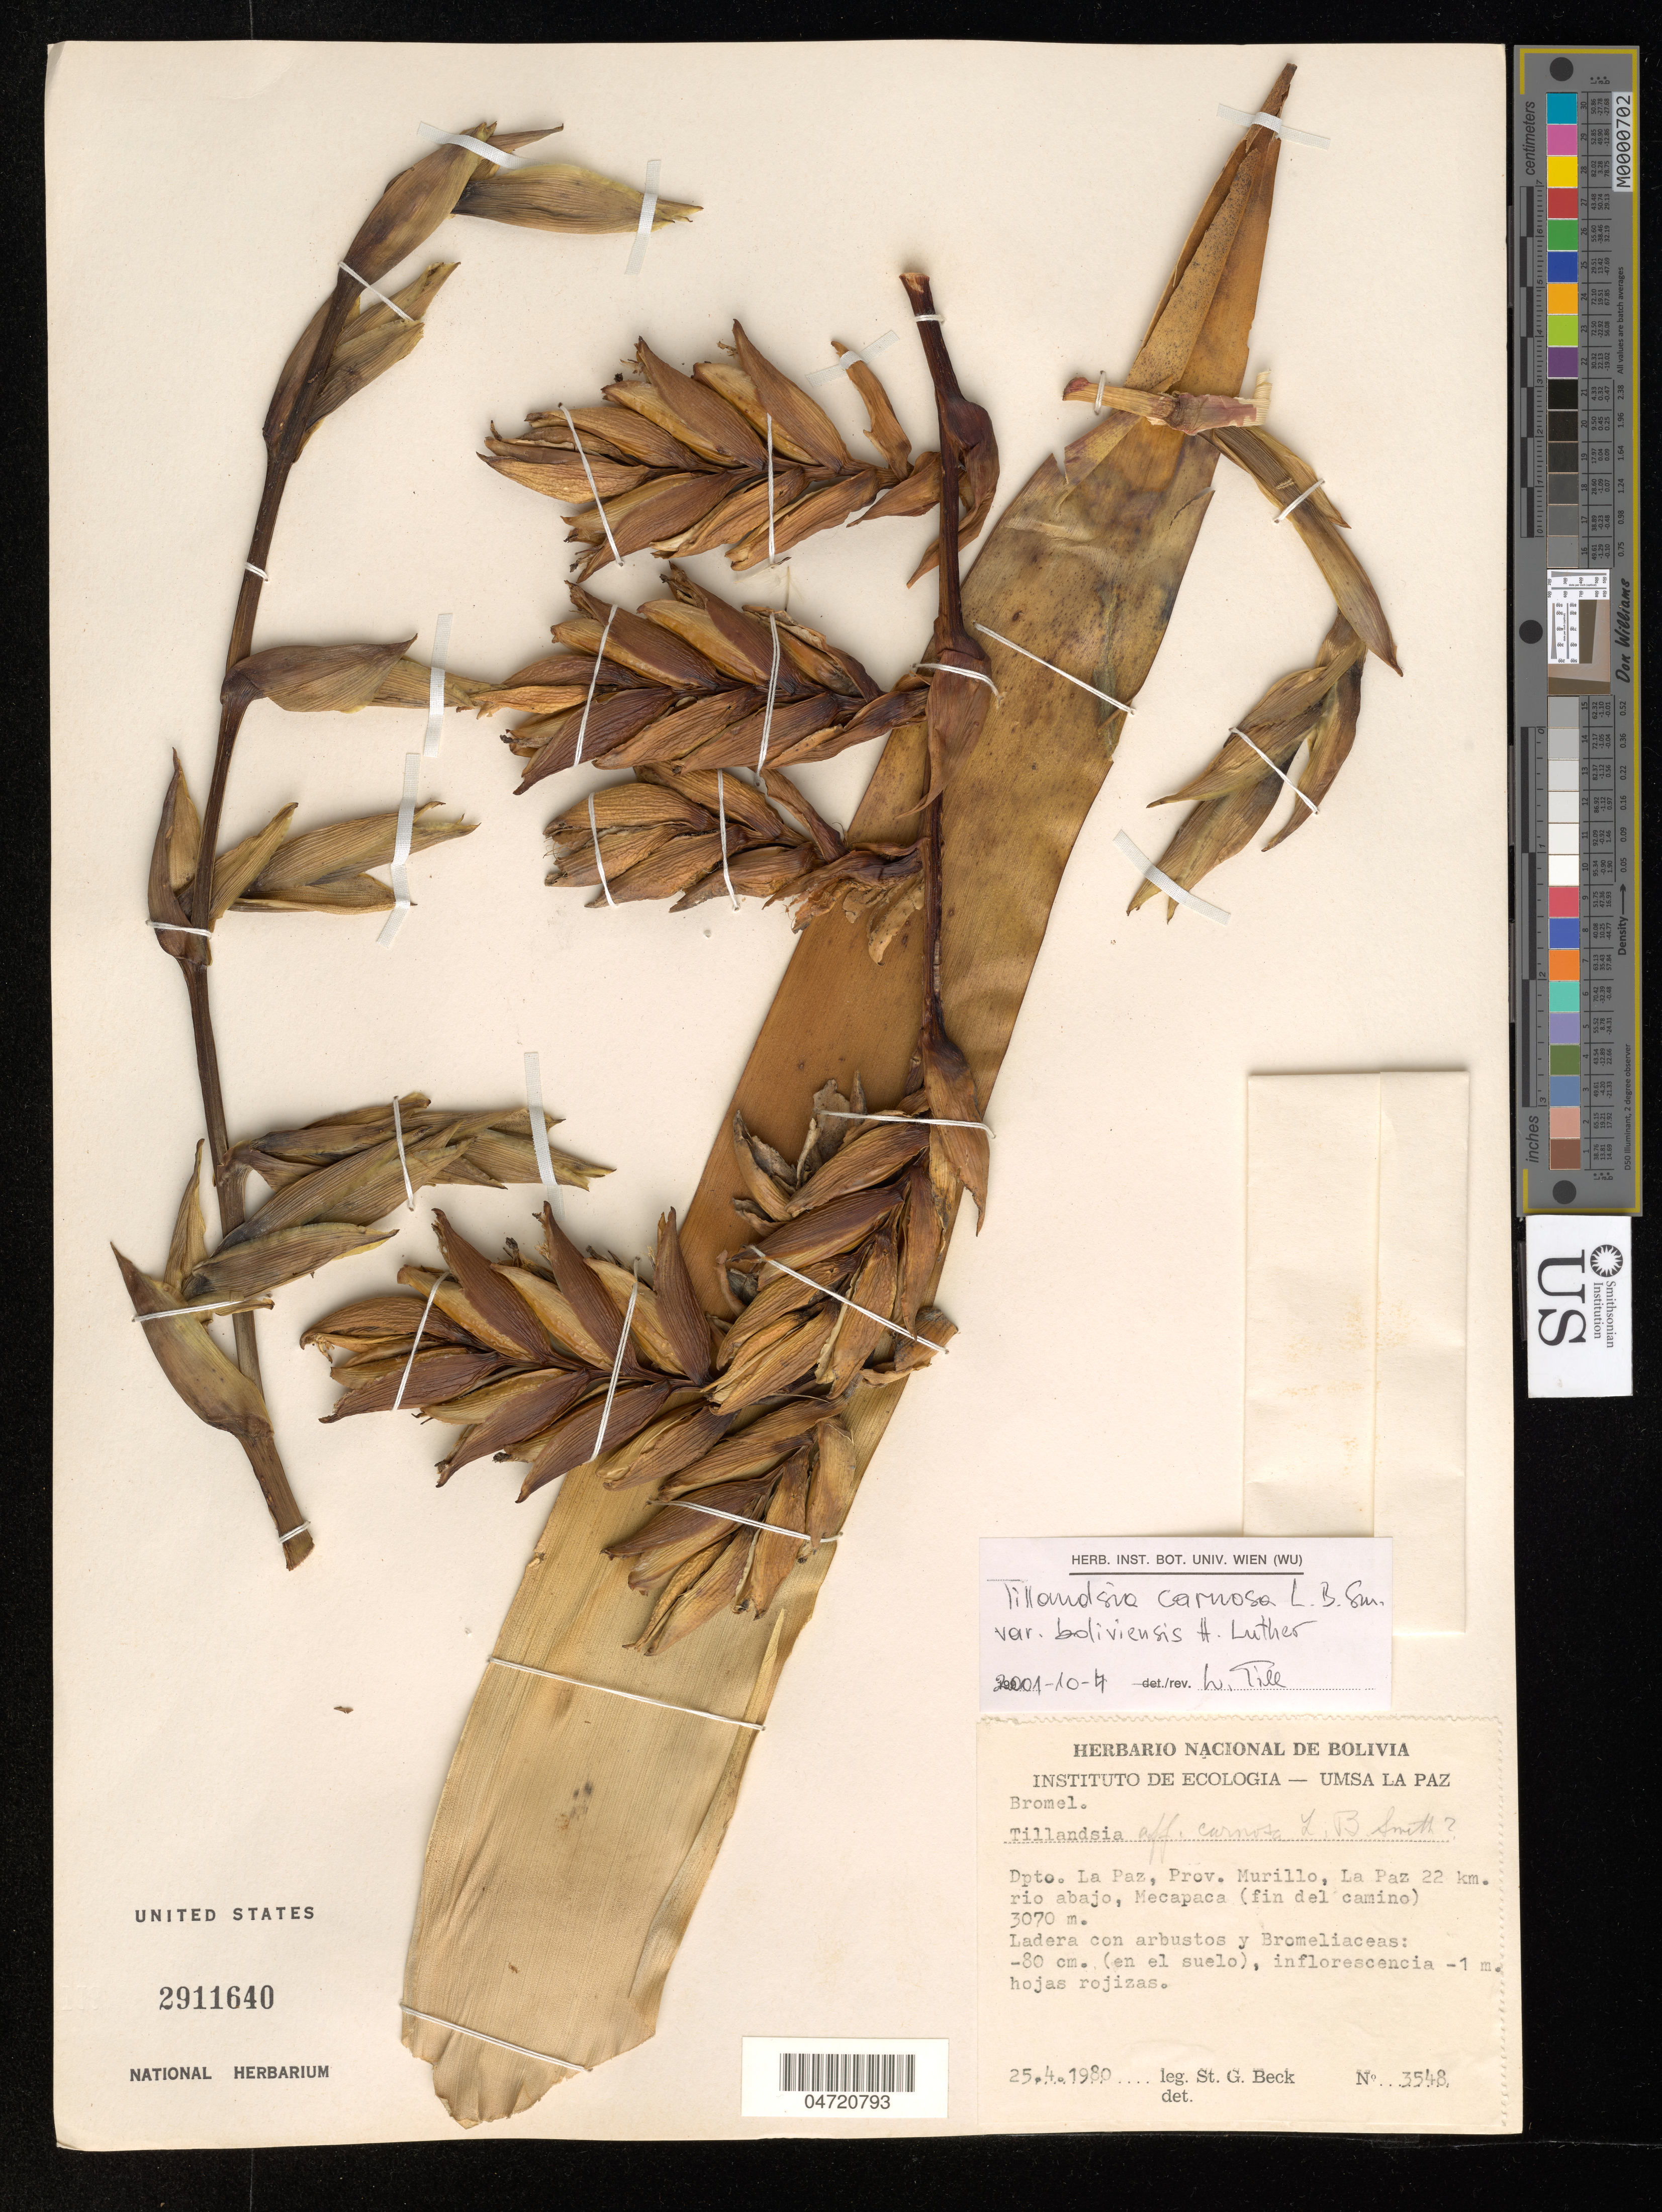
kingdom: Plantae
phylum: Tracheophyta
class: Liliopsida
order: Poales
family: Bromeliaceae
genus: Tillandsia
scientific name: Tillandsia carnosa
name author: L.B. Sm.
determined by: Till, W.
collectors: S. G. Beck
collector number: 3548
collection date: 1980-04-25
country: Bolivia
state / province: La Paz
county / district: Murillo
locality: La Paz 22 km Rio Abajo, Mecapaca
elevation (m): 3070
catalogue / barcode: US 2911640